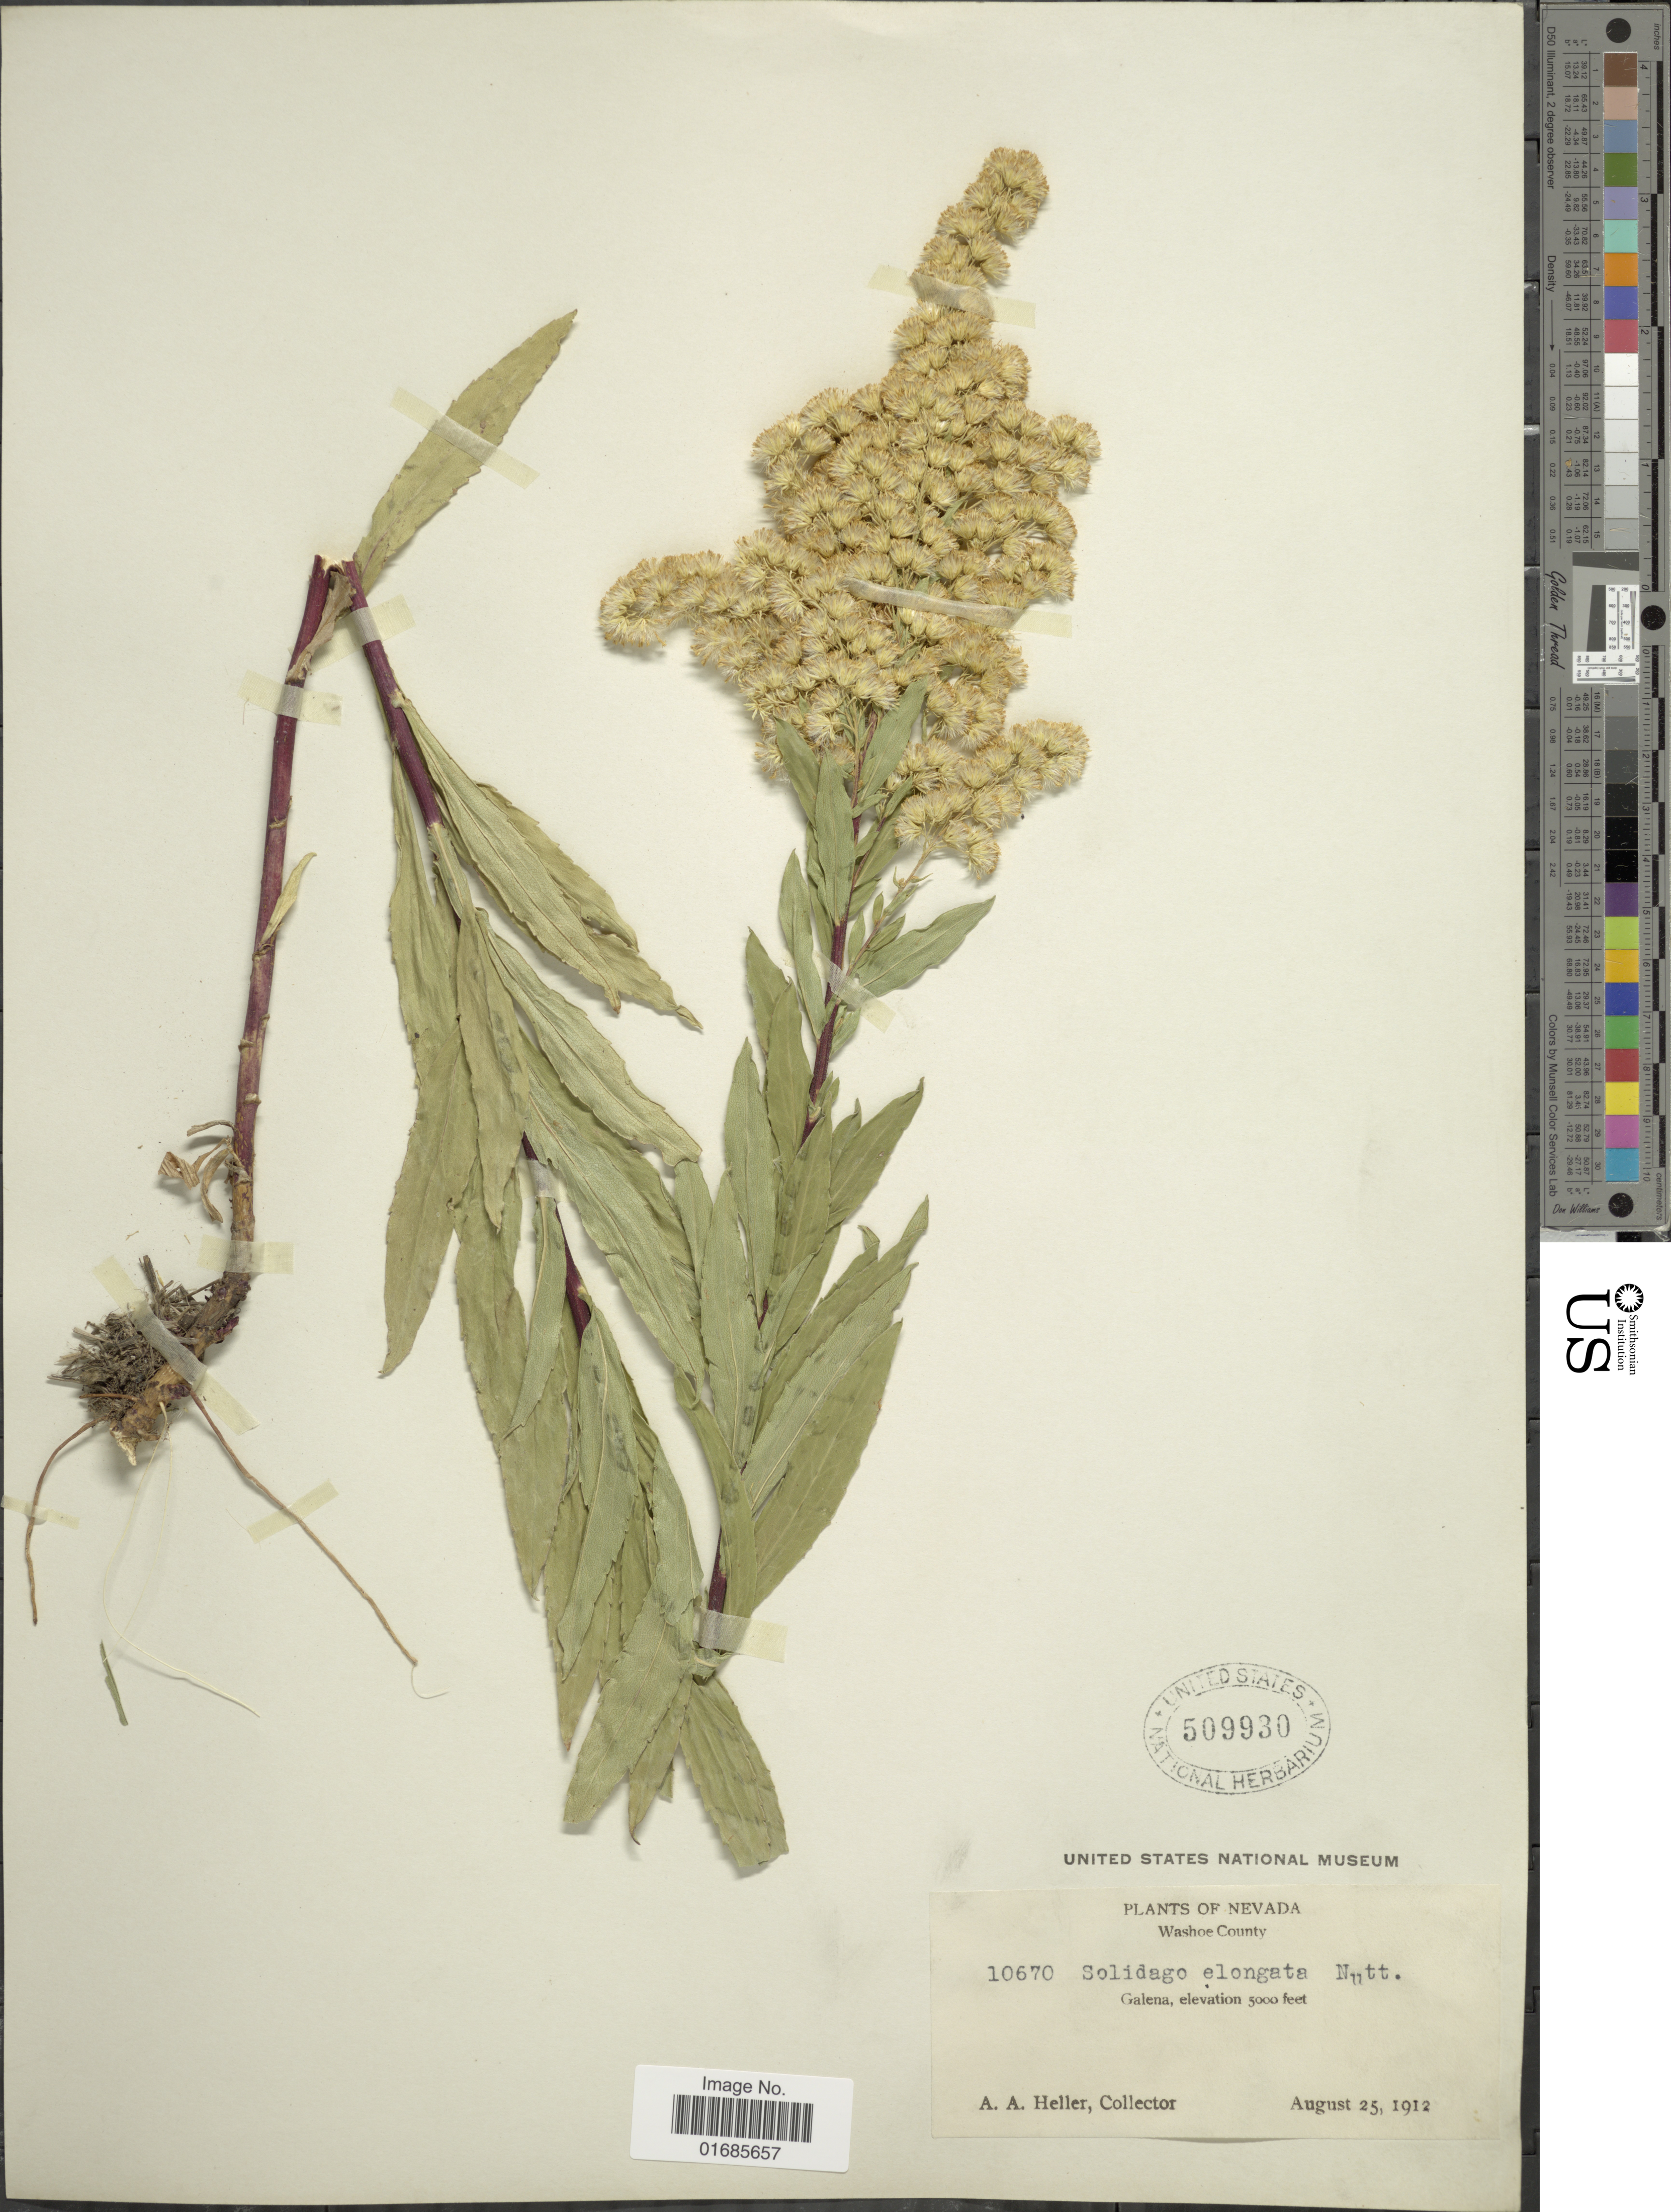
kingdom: Plantae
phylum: Tracheophyta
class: Magnoliopsida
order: Asterales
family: Asteraceae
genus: Solidago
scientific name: Solidago canadensis var. salebrosa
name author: (Piper) M.E. Jones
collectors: A. A. Heller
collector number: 10670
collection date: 1912-08-25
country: United States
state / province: Nevada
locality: Washoe County, Galena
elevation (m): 1524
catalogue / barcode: US 509930